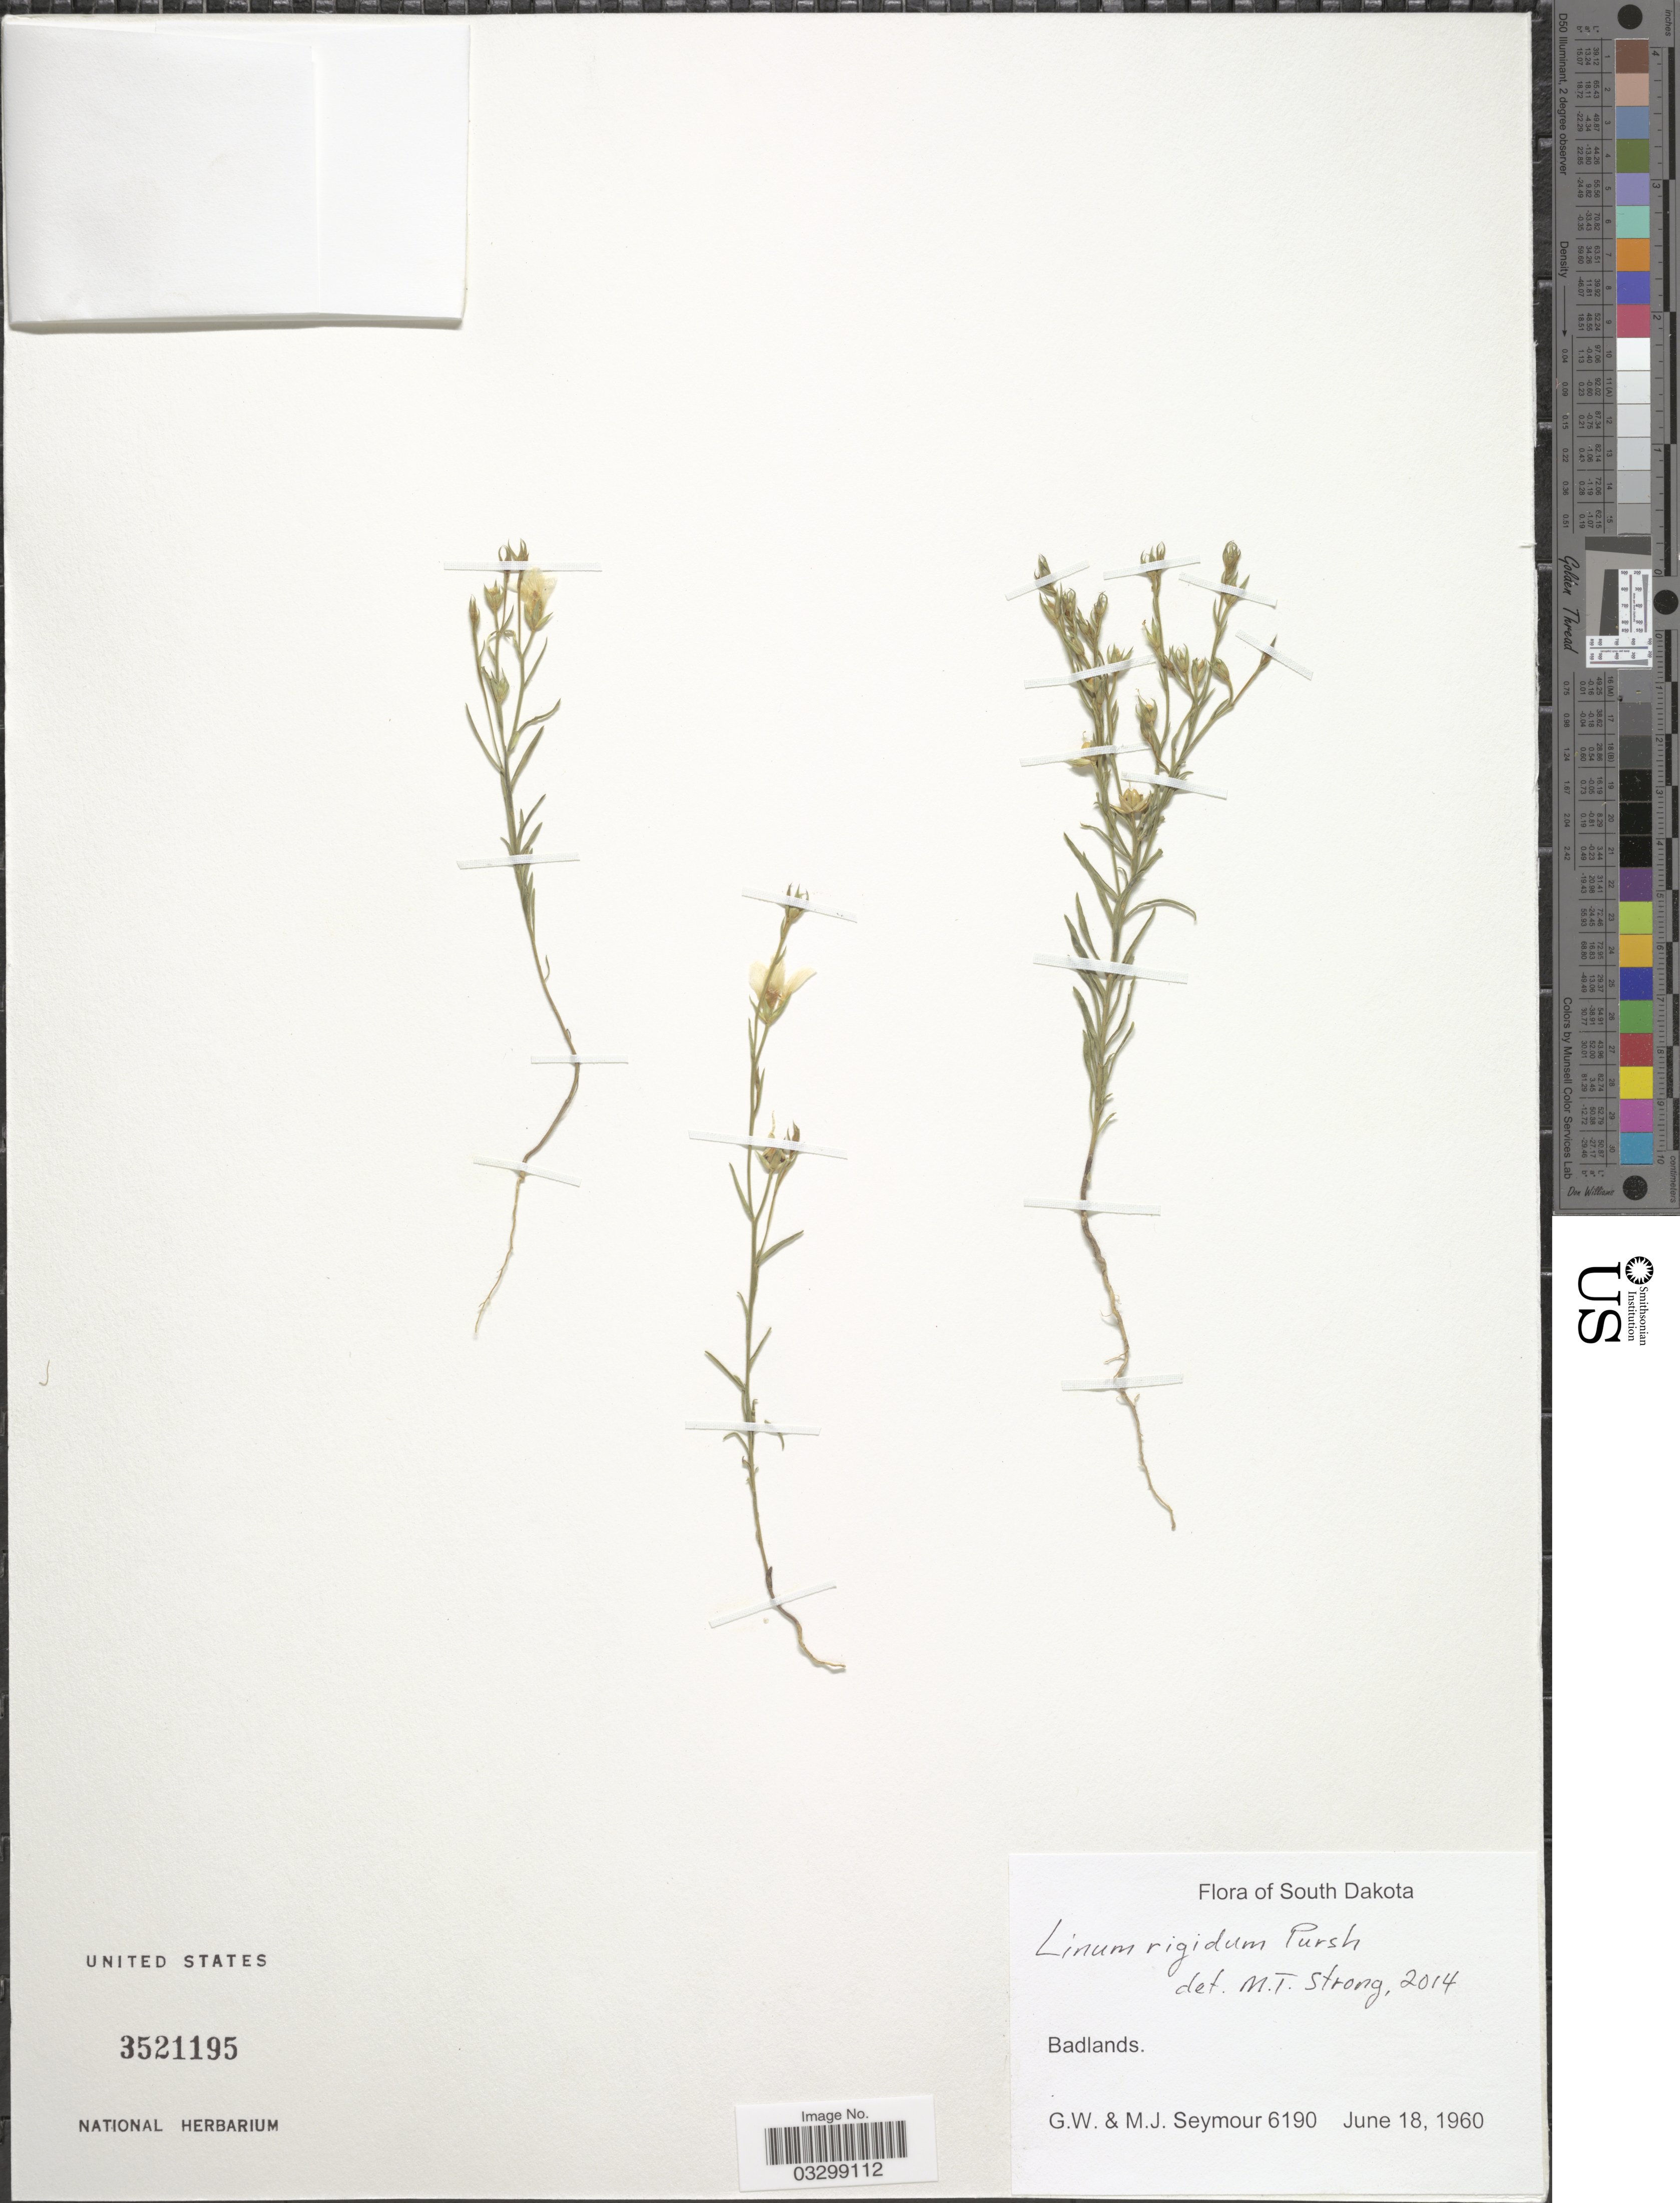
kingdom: Plantae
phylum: Tracheophyta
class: Magnoliopsida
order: Malpighiales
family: Linaceae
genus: Linum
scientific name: Linum rigidum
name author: Pursh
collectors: G. Seymour & M. Seymour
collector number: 6190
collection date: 1960-06-18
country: United States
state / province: South Dakota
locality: Badlands,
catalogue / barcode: US 3521195